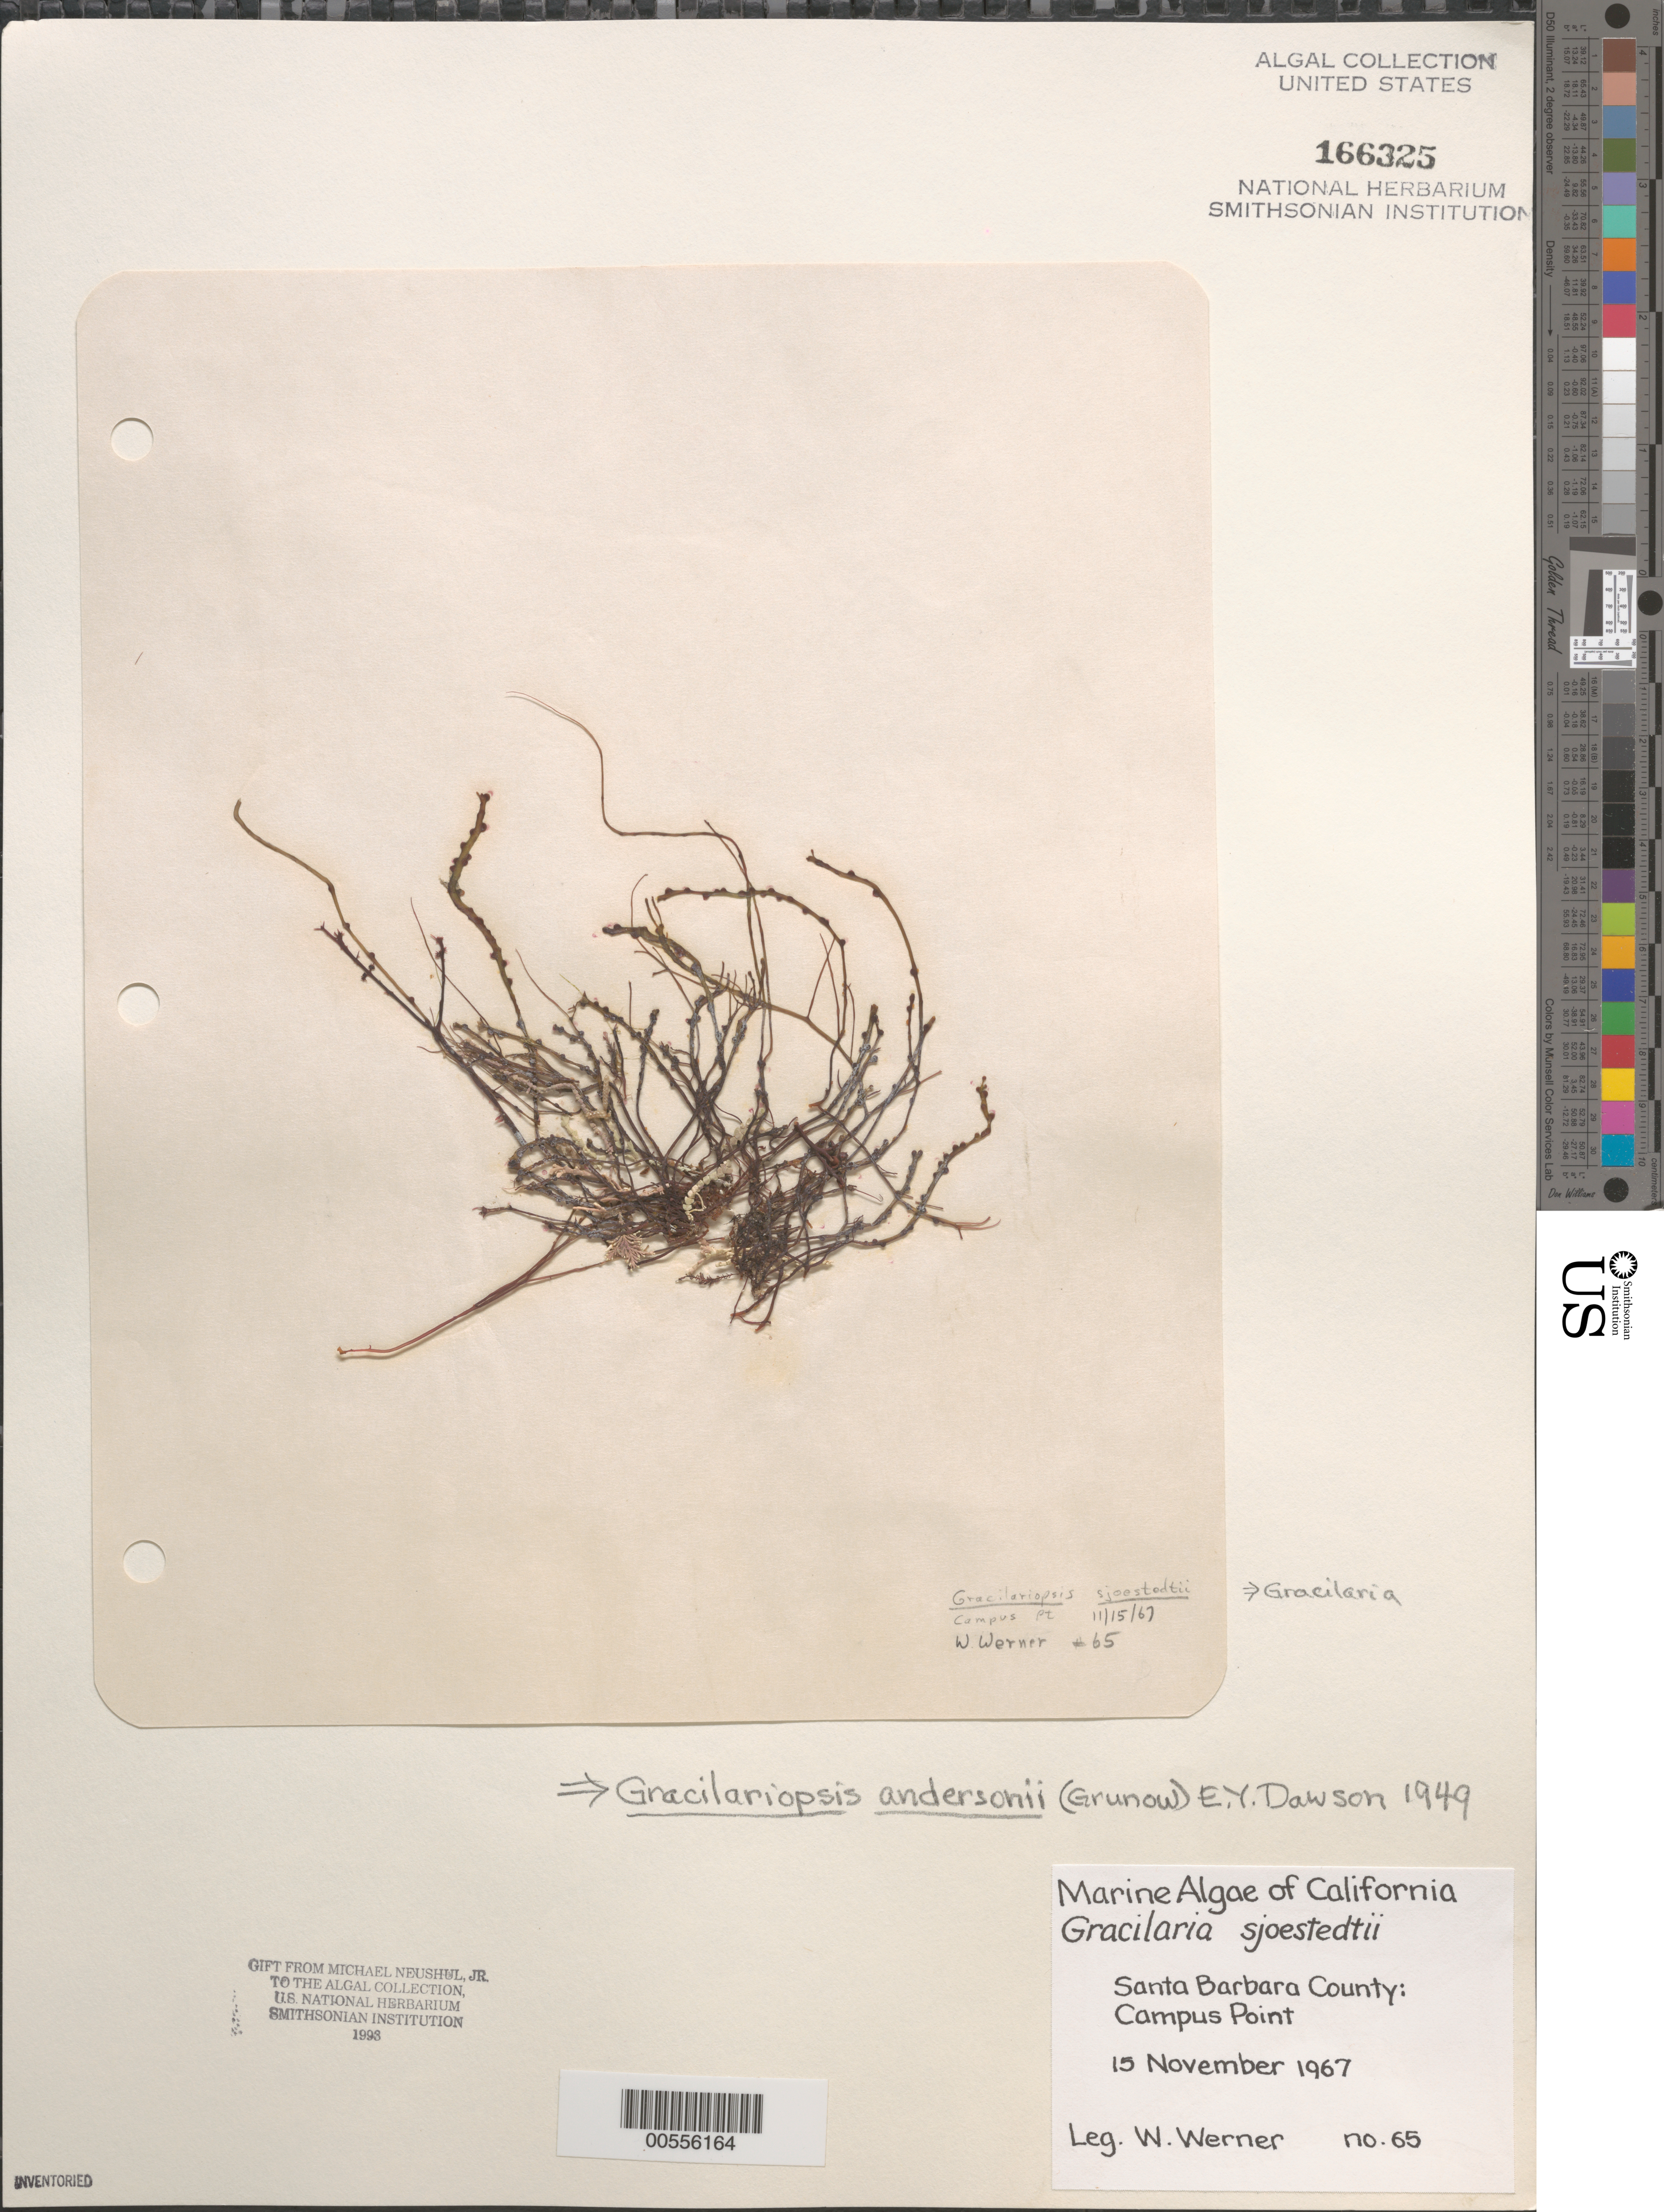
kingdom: Plantae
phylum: Rhodophyta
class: Florideophyceae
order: Gracilariales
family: Gracilariaceae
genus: Gracilariopsis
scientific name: Gracilariopsis andersonii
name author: (Grunow) E.Y. Dawson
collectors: W. Werner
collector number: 65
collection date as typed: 15 Nov 1967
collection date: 1967-11-15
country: United States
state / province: California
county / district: Santa Barbara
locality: Campus Point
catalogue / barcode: US 166325